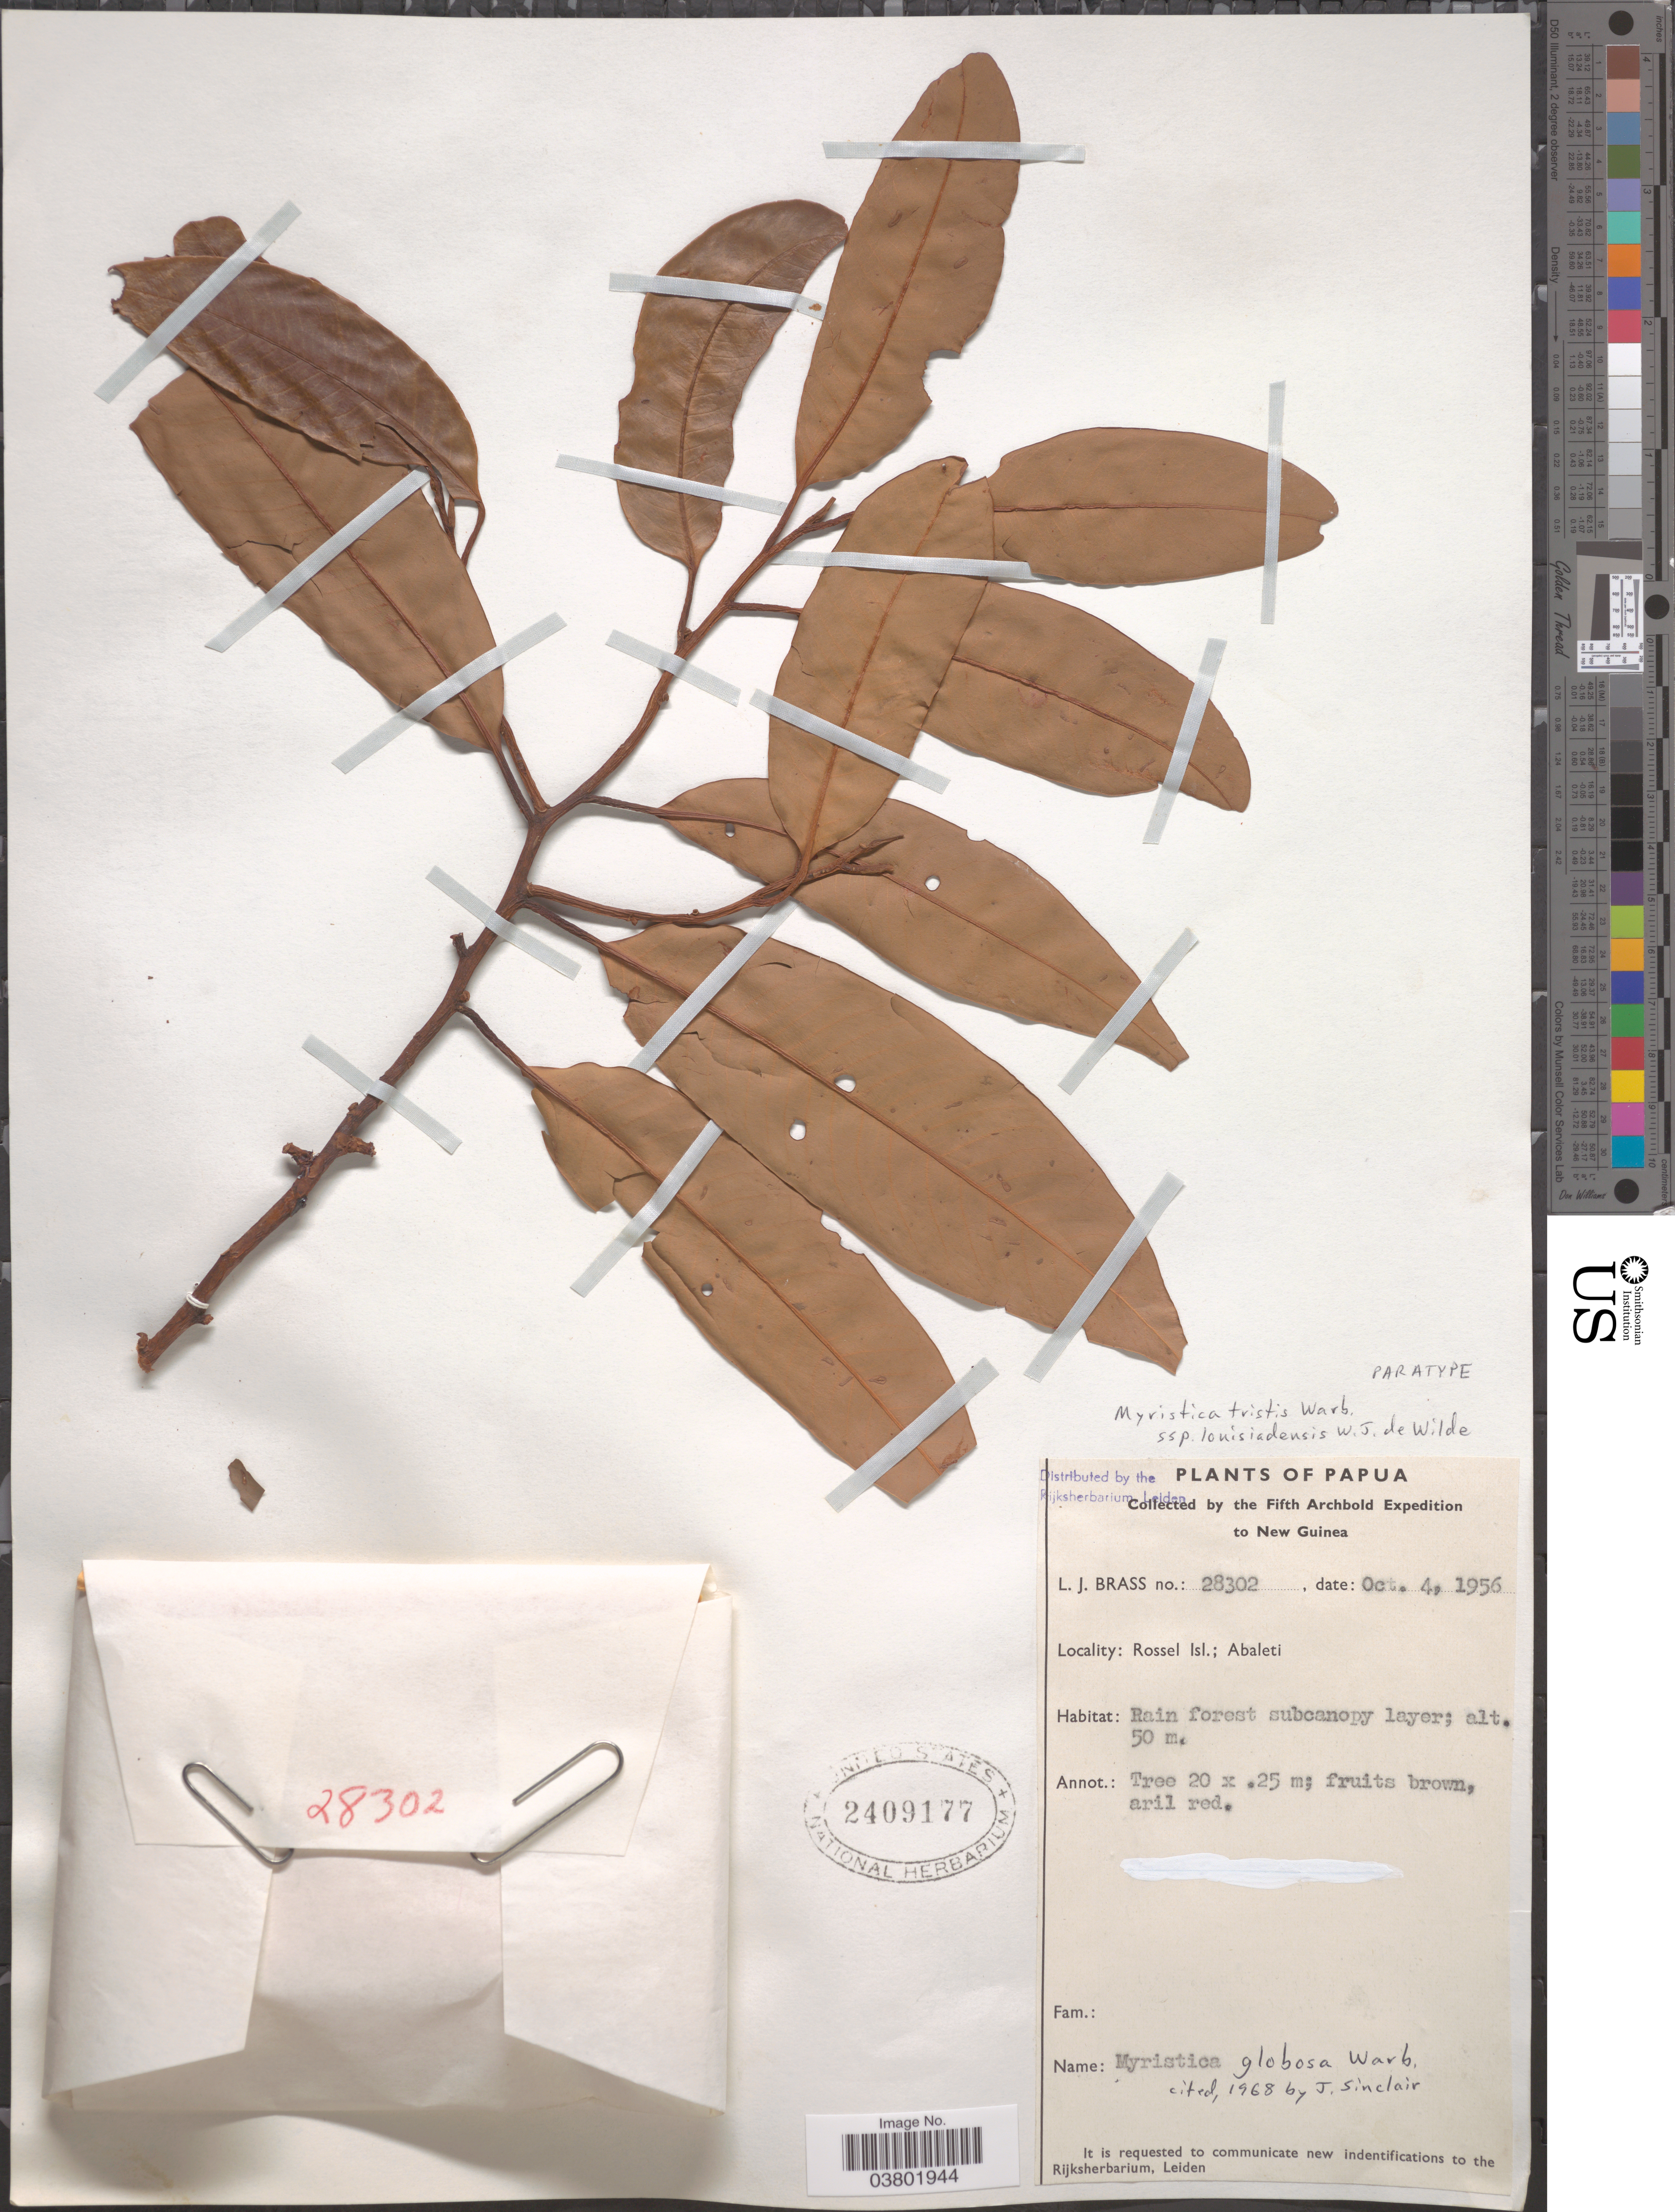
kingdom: Plantae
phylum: Tracheophyta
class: Magnoliopsida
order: Magnoliales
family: Myristicaceae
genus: Myristica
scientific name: Myristica tristis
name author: Warb.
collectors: L. J. Brass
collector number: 28302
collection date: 1956-10-04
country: Papua New Guinea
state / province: Milne Bay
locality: New Guinea. Rossel Isl.; Abaleti.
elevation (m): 50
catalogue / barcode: US 2409177